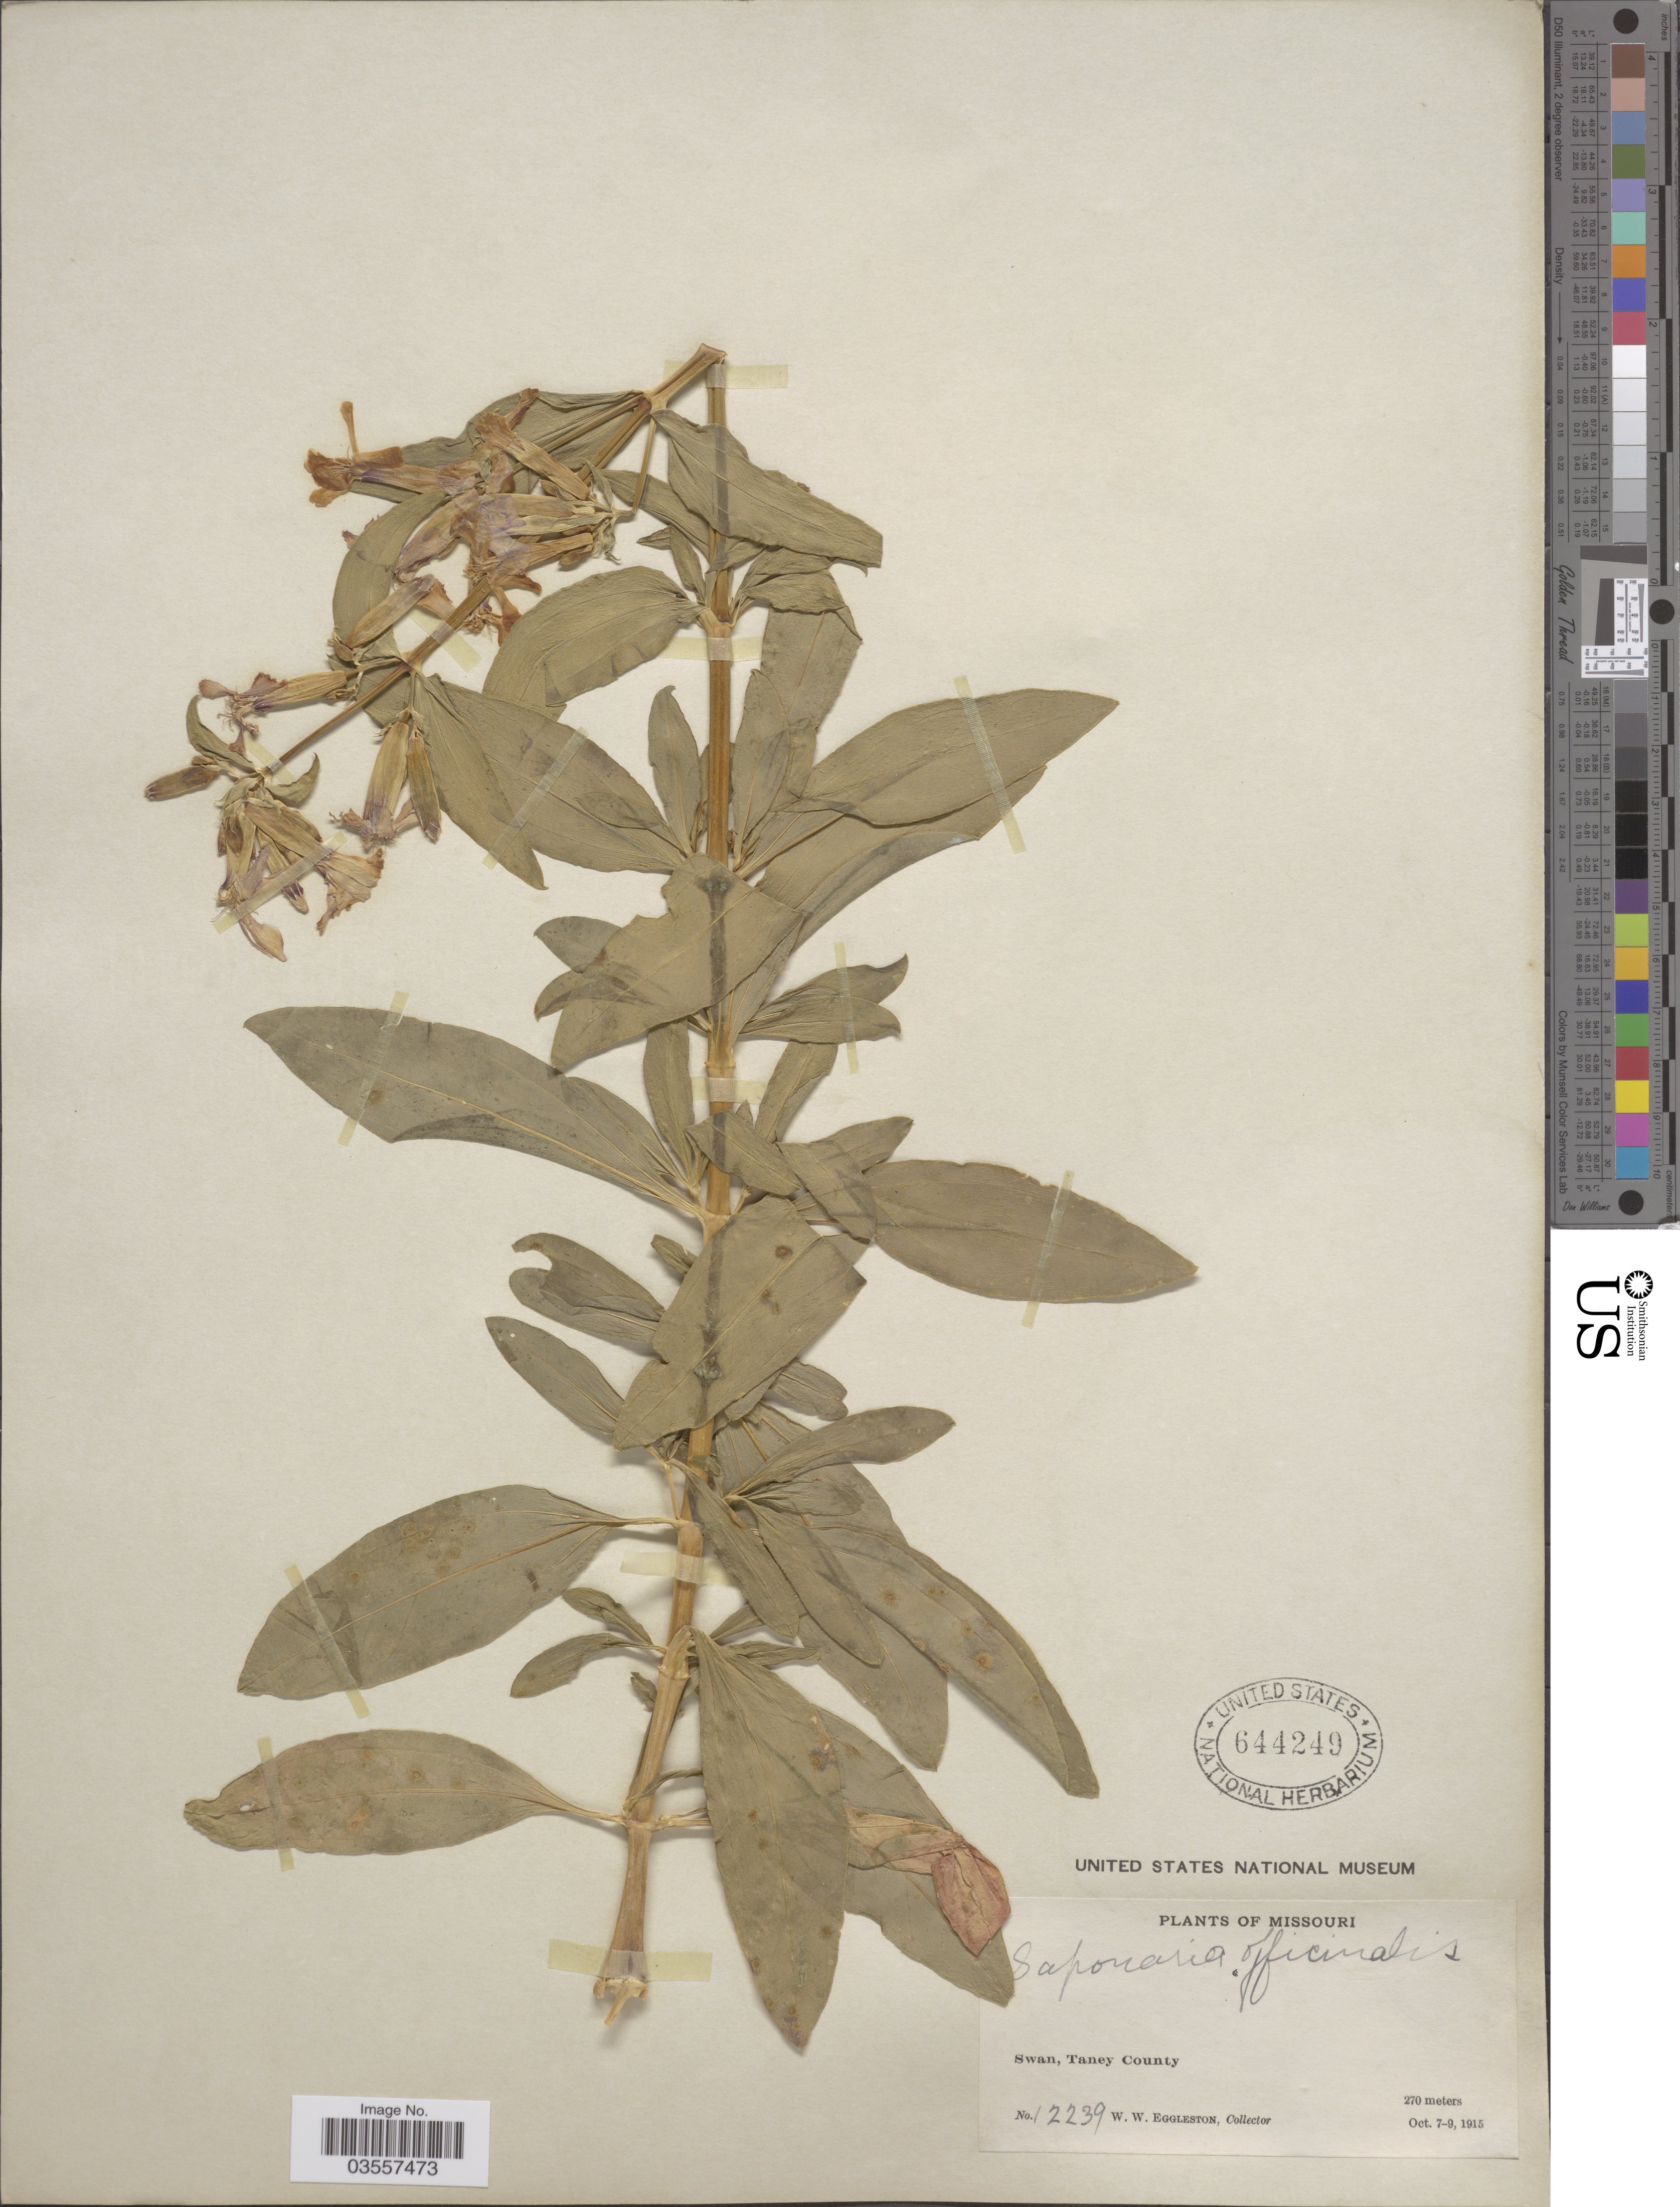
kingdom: Plantae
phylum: Tracheophyta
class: Magnoliopsida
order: Caryophyllales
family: Caryophyllaceae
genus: Saponaria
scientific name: Saponaria officinalis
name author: L.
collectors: W. W. Eggleston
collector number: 12239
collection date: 1915-10-07/1915-10-09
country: United States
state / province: Missouri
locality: Swan, Taney County.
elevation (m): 270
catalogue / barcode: US 644249